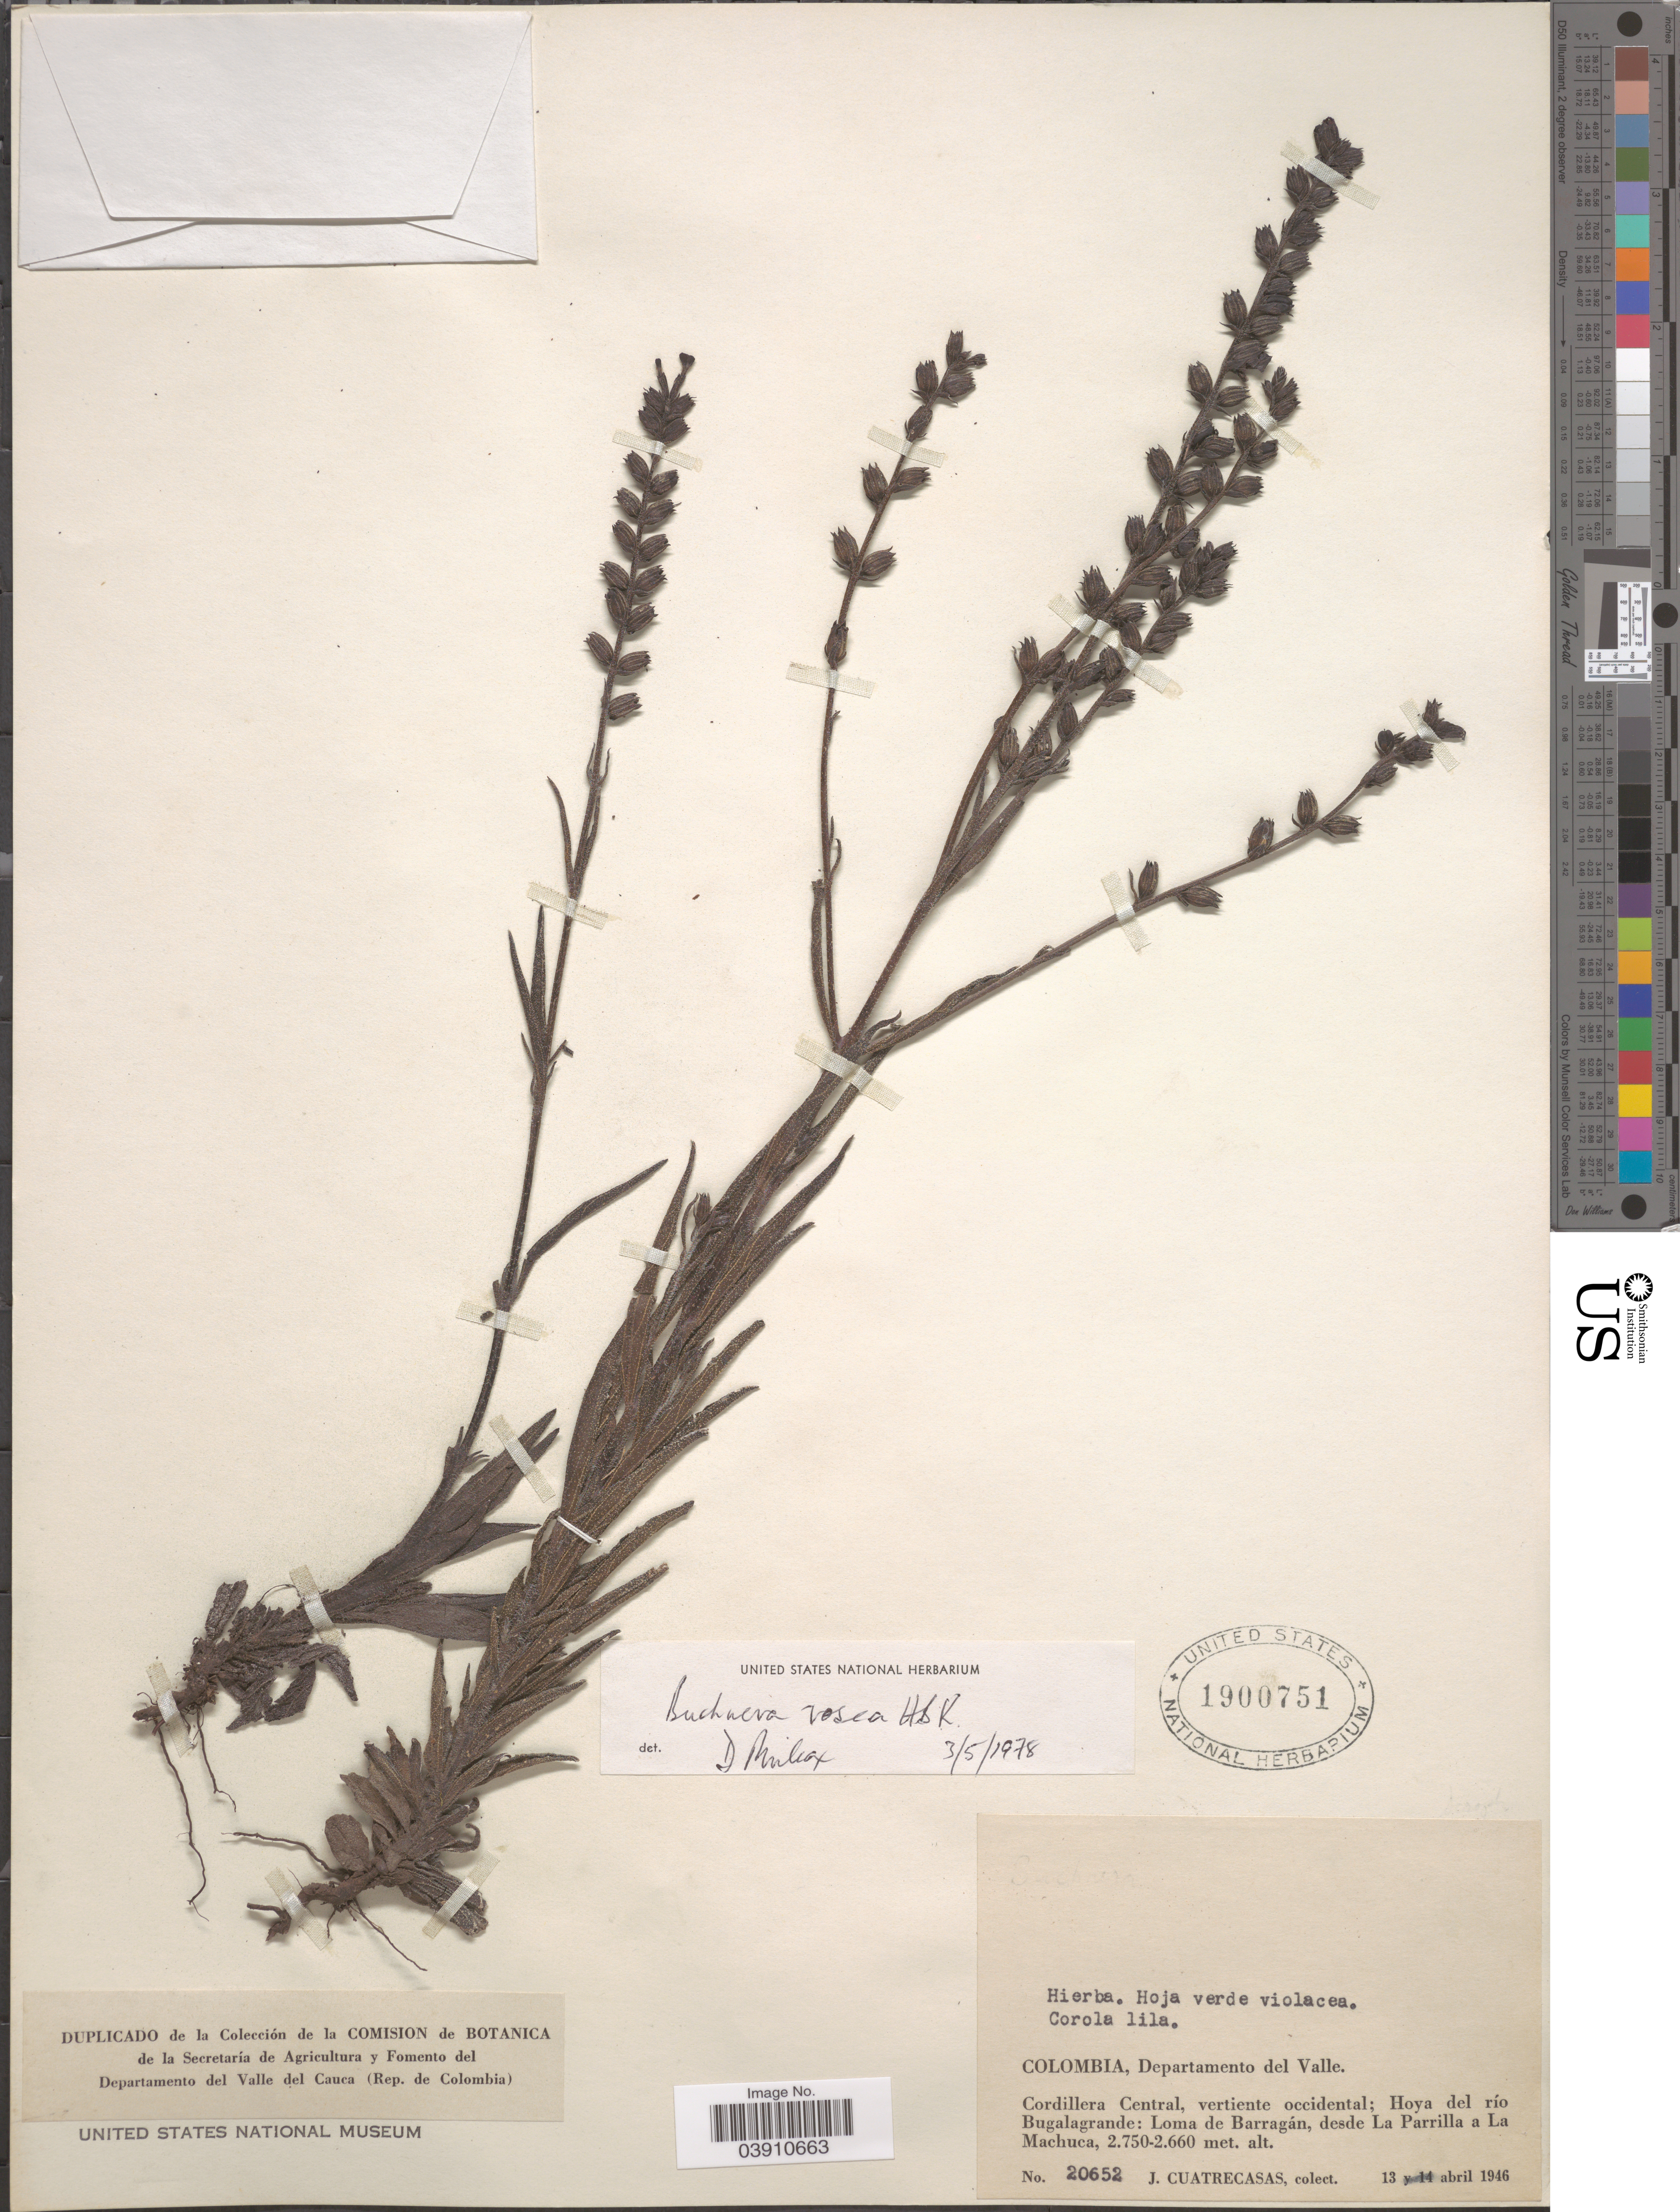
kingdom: Plantae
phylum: Tracheophyta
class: Magnoliopsida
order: Lamiales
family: Orobanchaceae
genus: Buchnera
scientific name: Buchnera rosea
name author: Kunth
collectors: J. Cuatrecasas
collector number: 20652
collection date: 1946-04-13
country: Colombia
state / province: Valle del Cauca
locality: Departamento del Valle. Cordillera Central, vertiente occidental; Hoya del río Bugalagrande: Loma de Barragán, desde La Parrilla a La Machuca.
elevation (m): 2660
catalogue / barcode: US 1900751